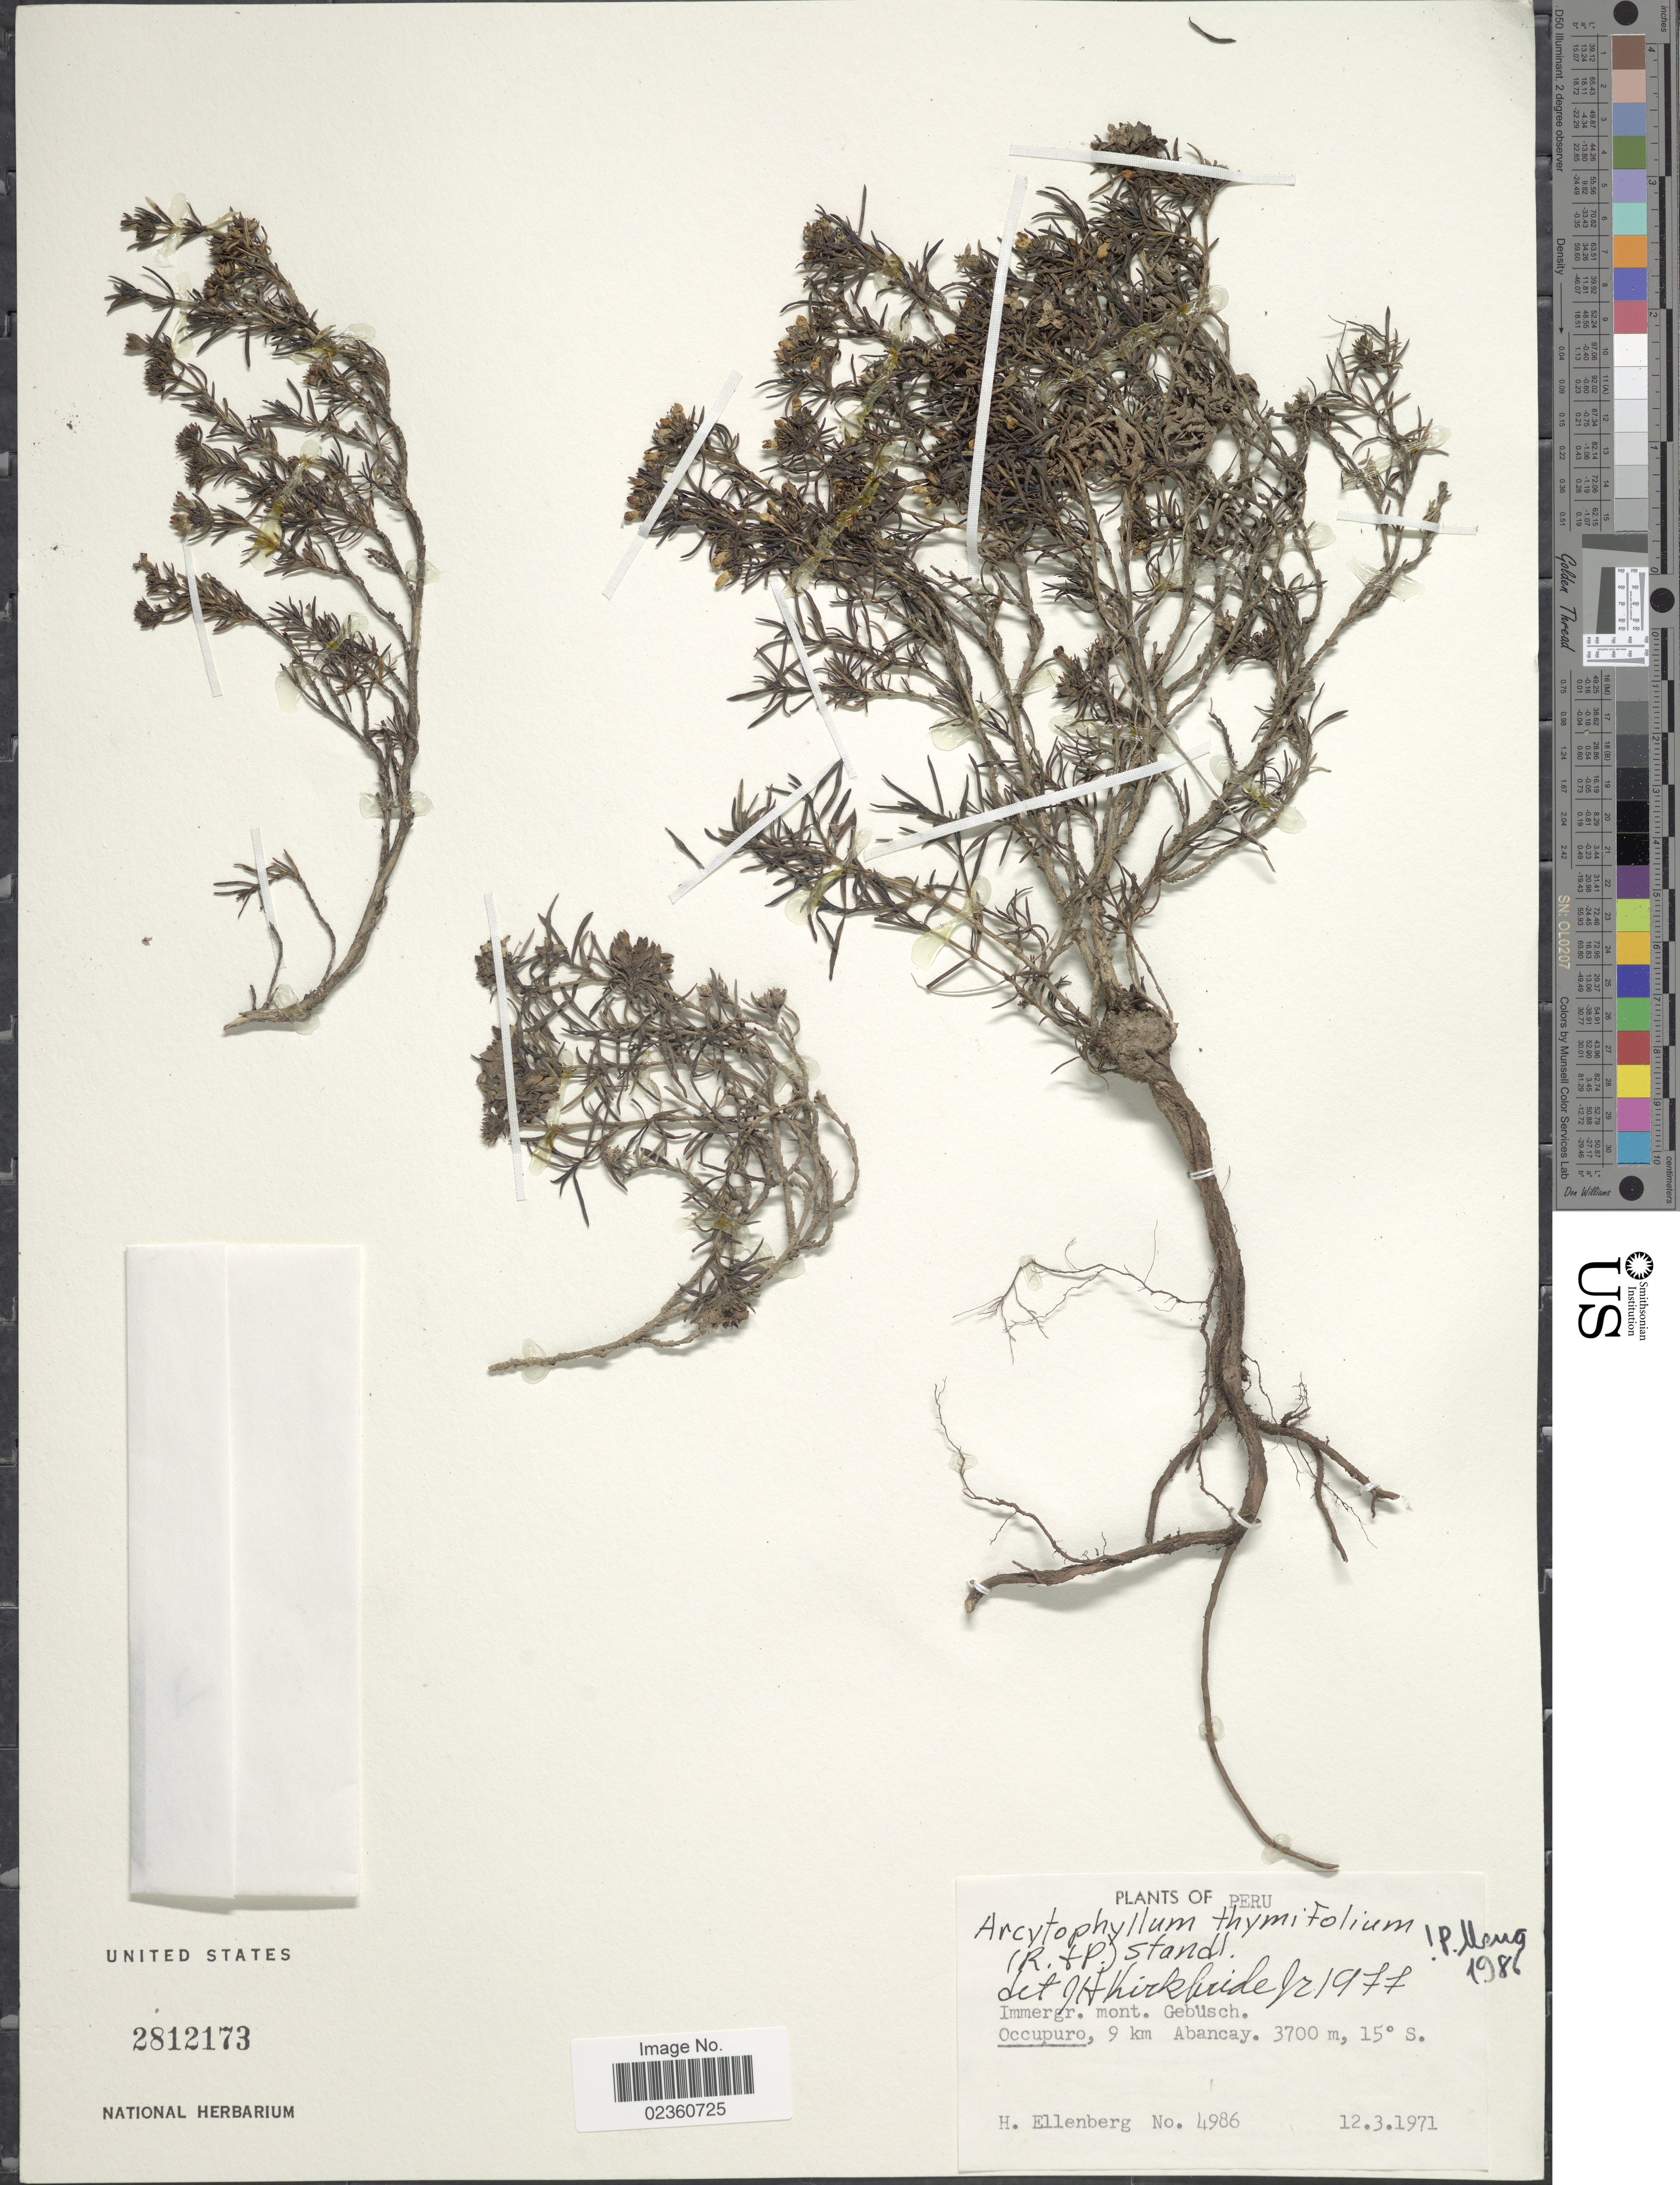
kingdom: Plantae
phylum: Tracheophyta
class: Magnoliopsida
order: Gentianales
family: Rubiaceae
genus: Arcytophyllum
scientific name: Arcytophyllum thymifolium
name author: (Ruiz & Pav.) Standl.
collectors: H. Ellenberg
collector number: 4986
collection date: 1971-03-12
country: Peru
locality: Immergr. mont Gebüsch. Occupuro, 9 km Abancay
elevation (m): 3700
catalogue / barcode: US 2812173